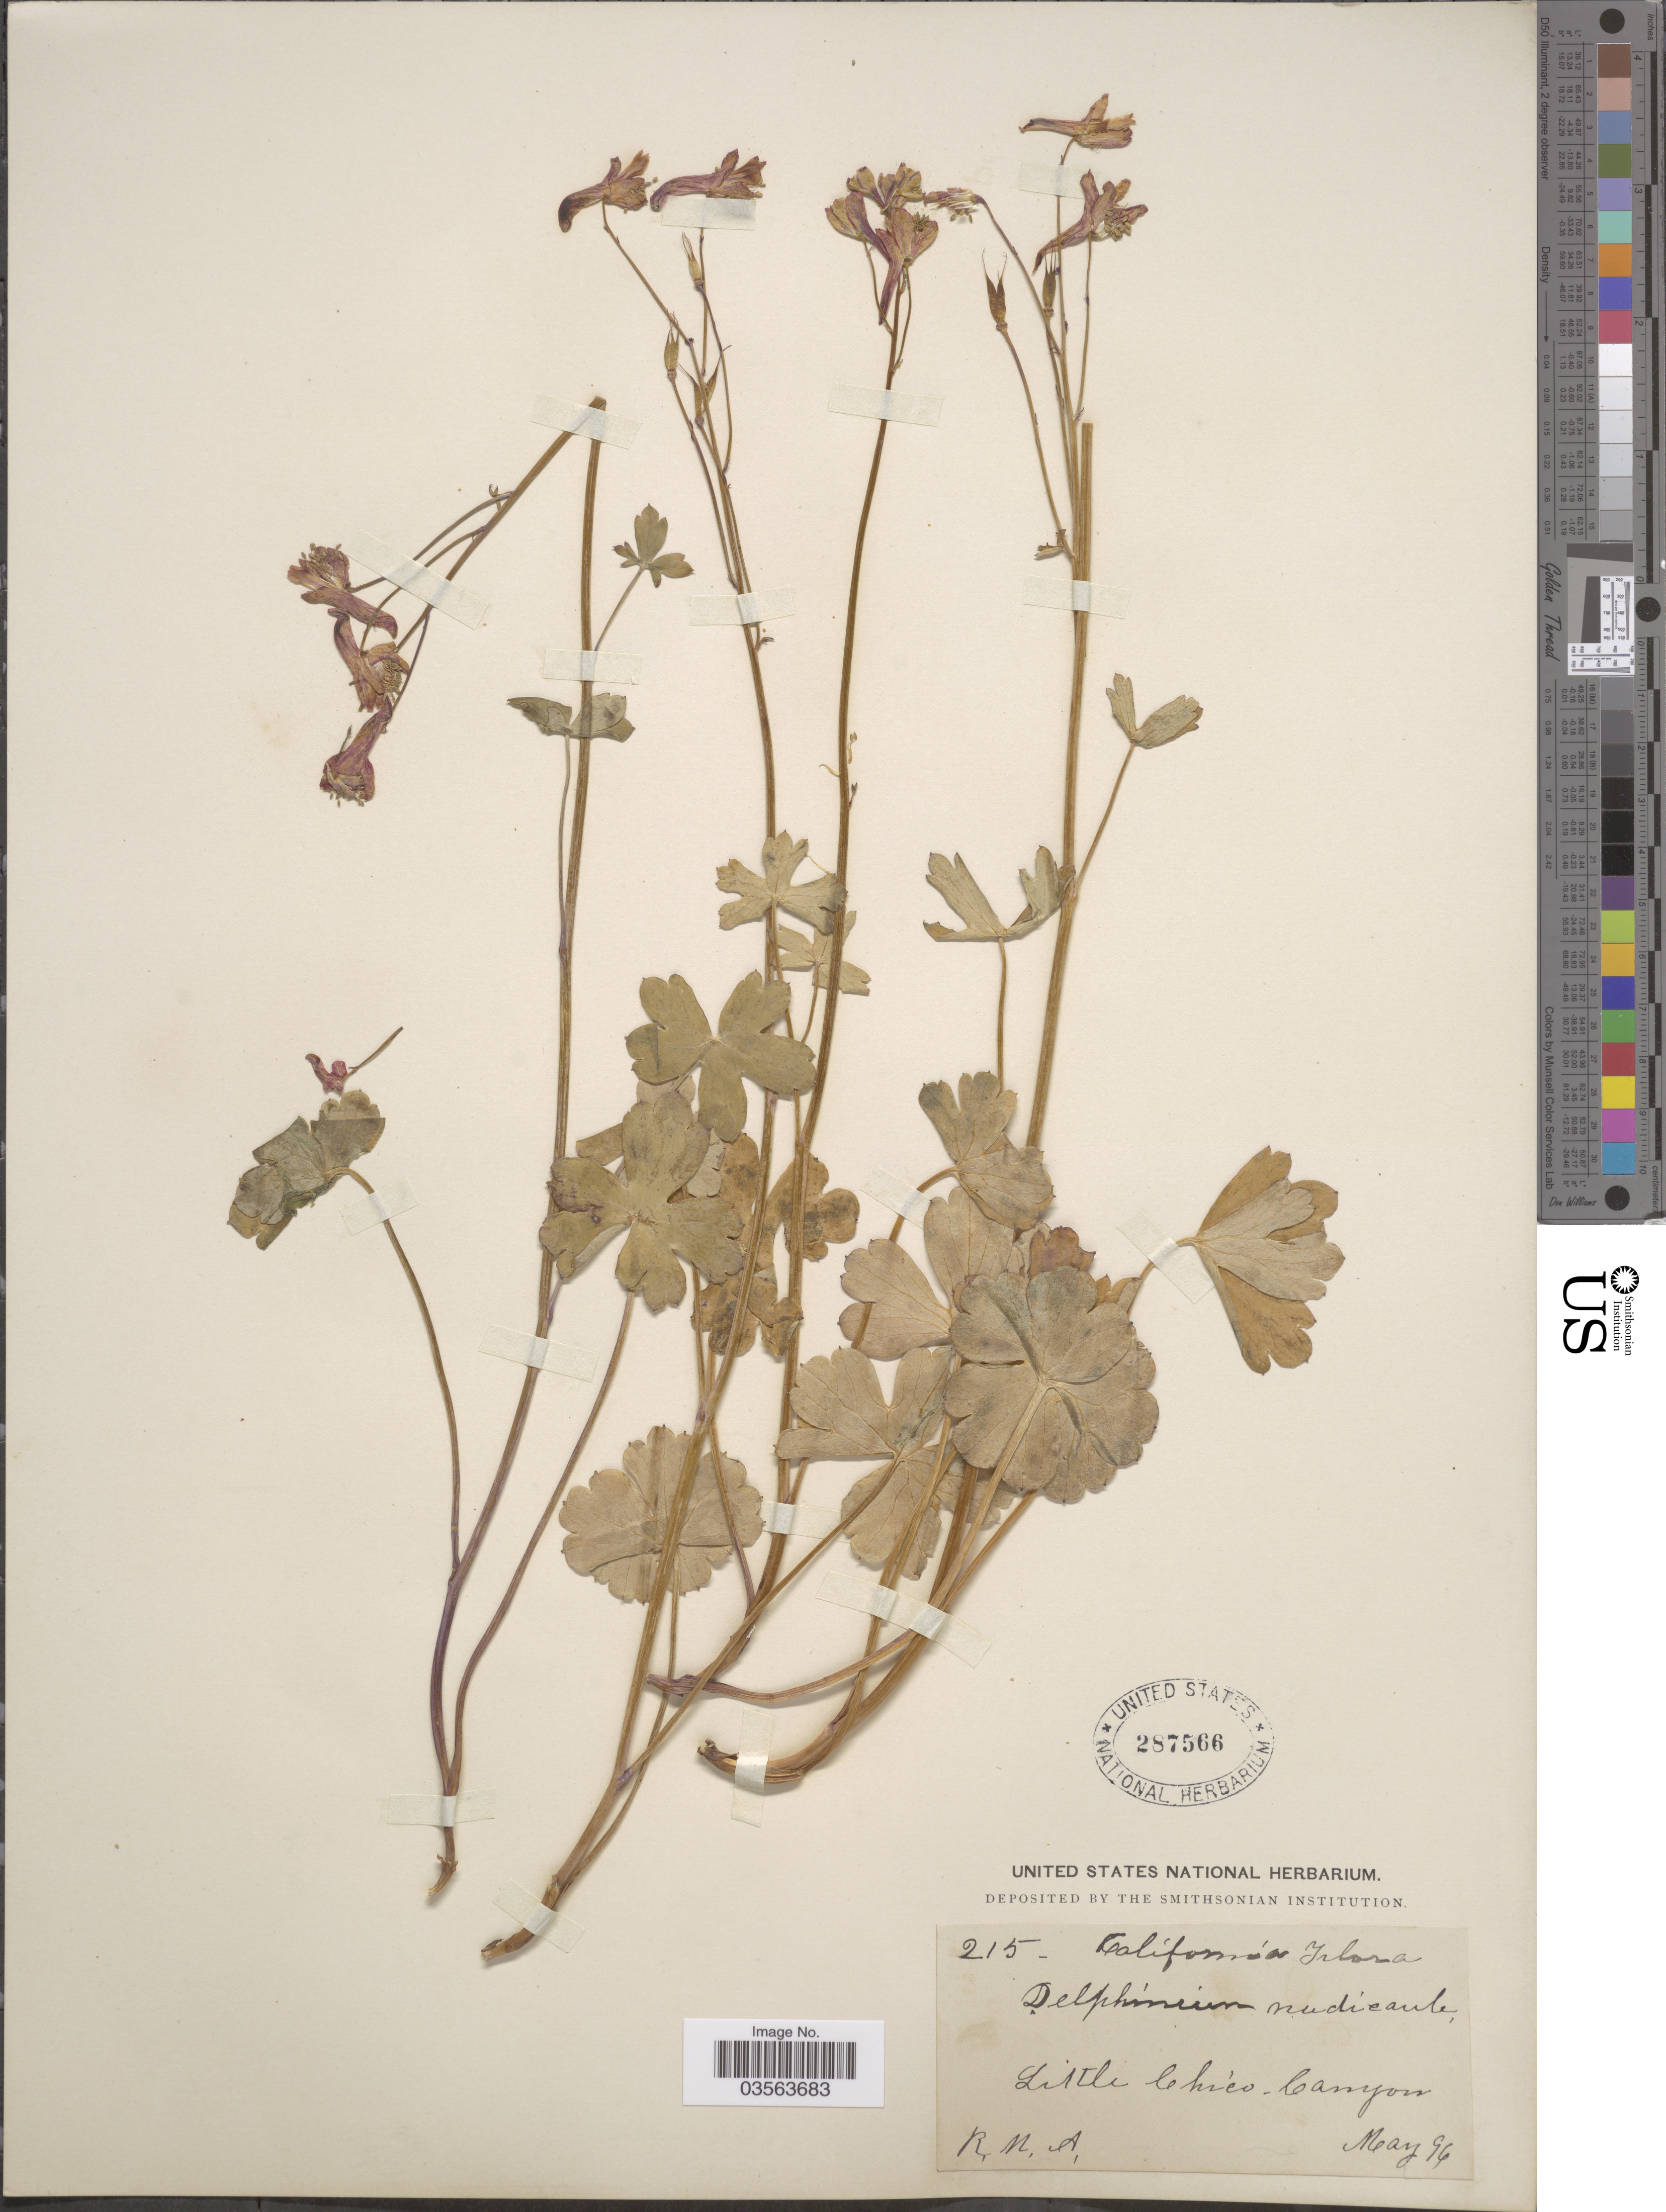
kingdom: Plantae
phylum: Tracheophyta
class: Magnoliopsida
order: Ranunculales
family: Ranunculaceae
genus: Delphinium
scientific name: Delphinium nudicaule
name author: Torr. & A. Gray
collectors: R. M. A.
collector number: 215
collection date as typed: Transcribed d/m/y: /5/96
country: United States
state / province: California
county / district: Butte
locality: Little Chico Canyon.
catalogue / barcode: US 287566